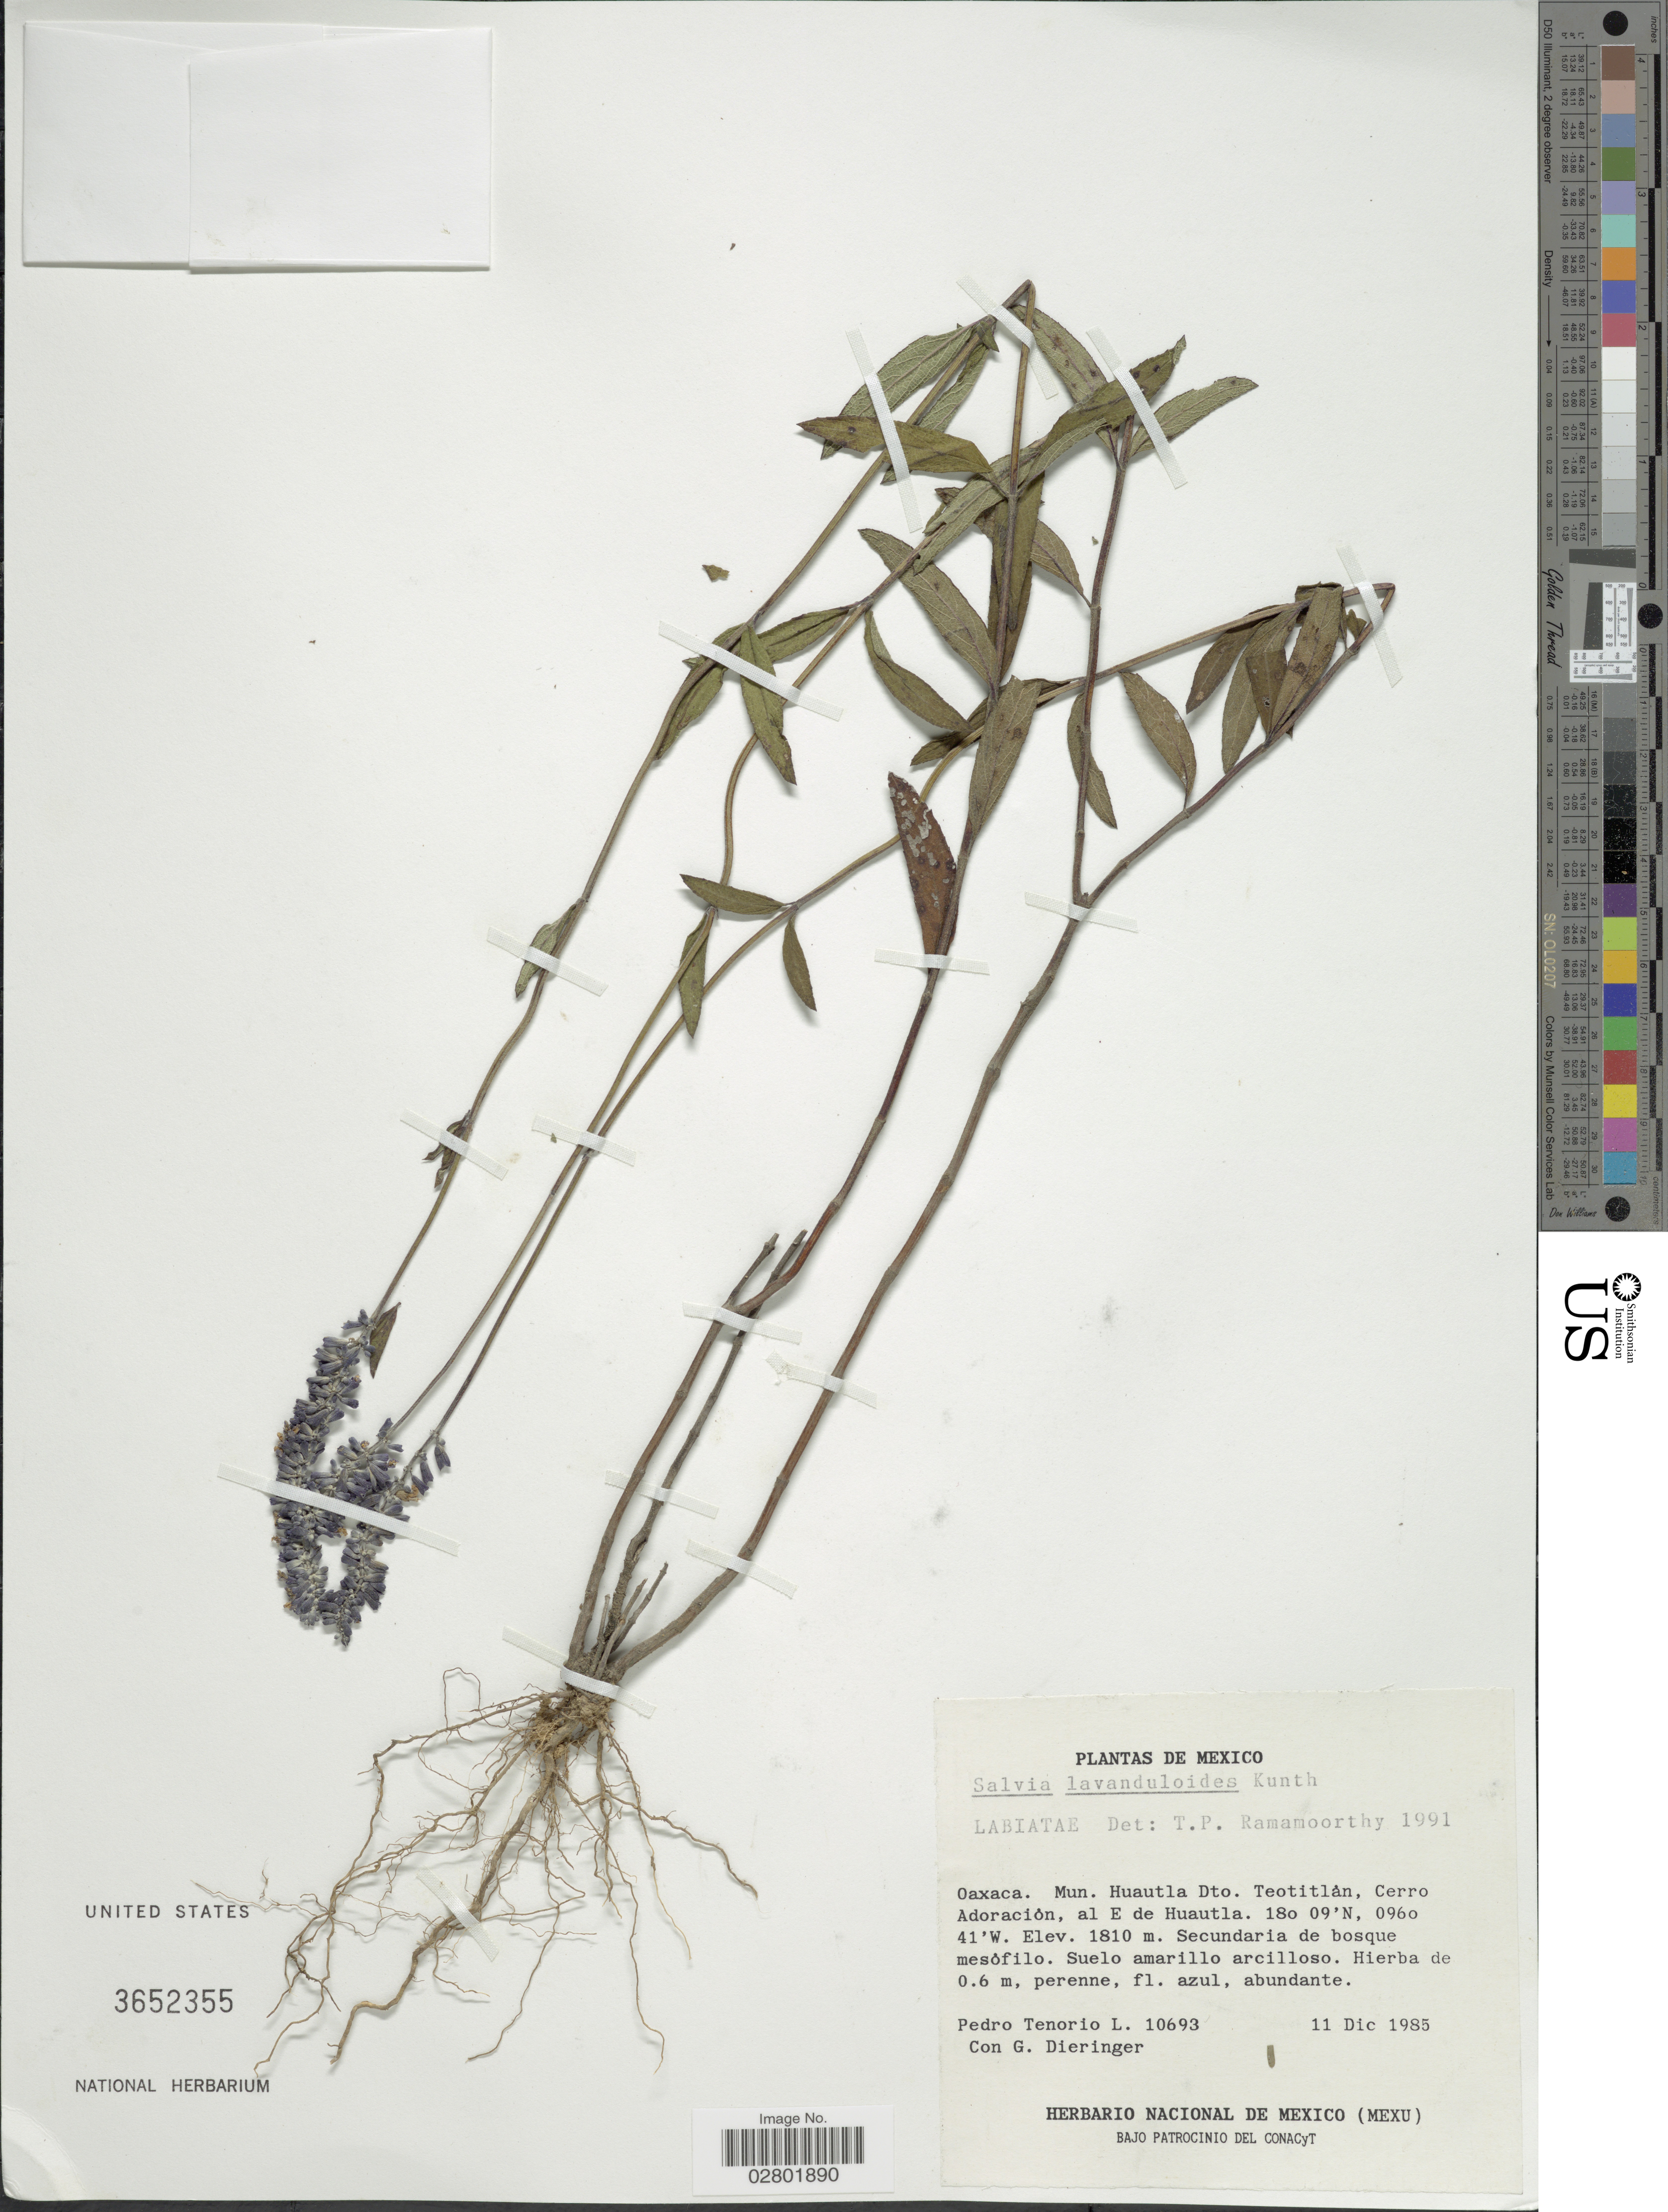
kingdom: Plantae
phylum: Tracheophyta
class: Magnoliopsida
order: Lamiales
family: Lamiaceae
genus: Salvia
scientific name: Salvia lavanduloides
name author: Kunth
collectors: P. Tenorio L. & G. Dieringer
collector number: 10693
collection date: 1985-12-11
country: Mexico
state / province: Oaxaca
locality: Mun. Huautla Dto. Teotitlán, Cerro Adoración, al E de Huautla.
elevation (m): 1810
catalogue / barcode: US 3652355